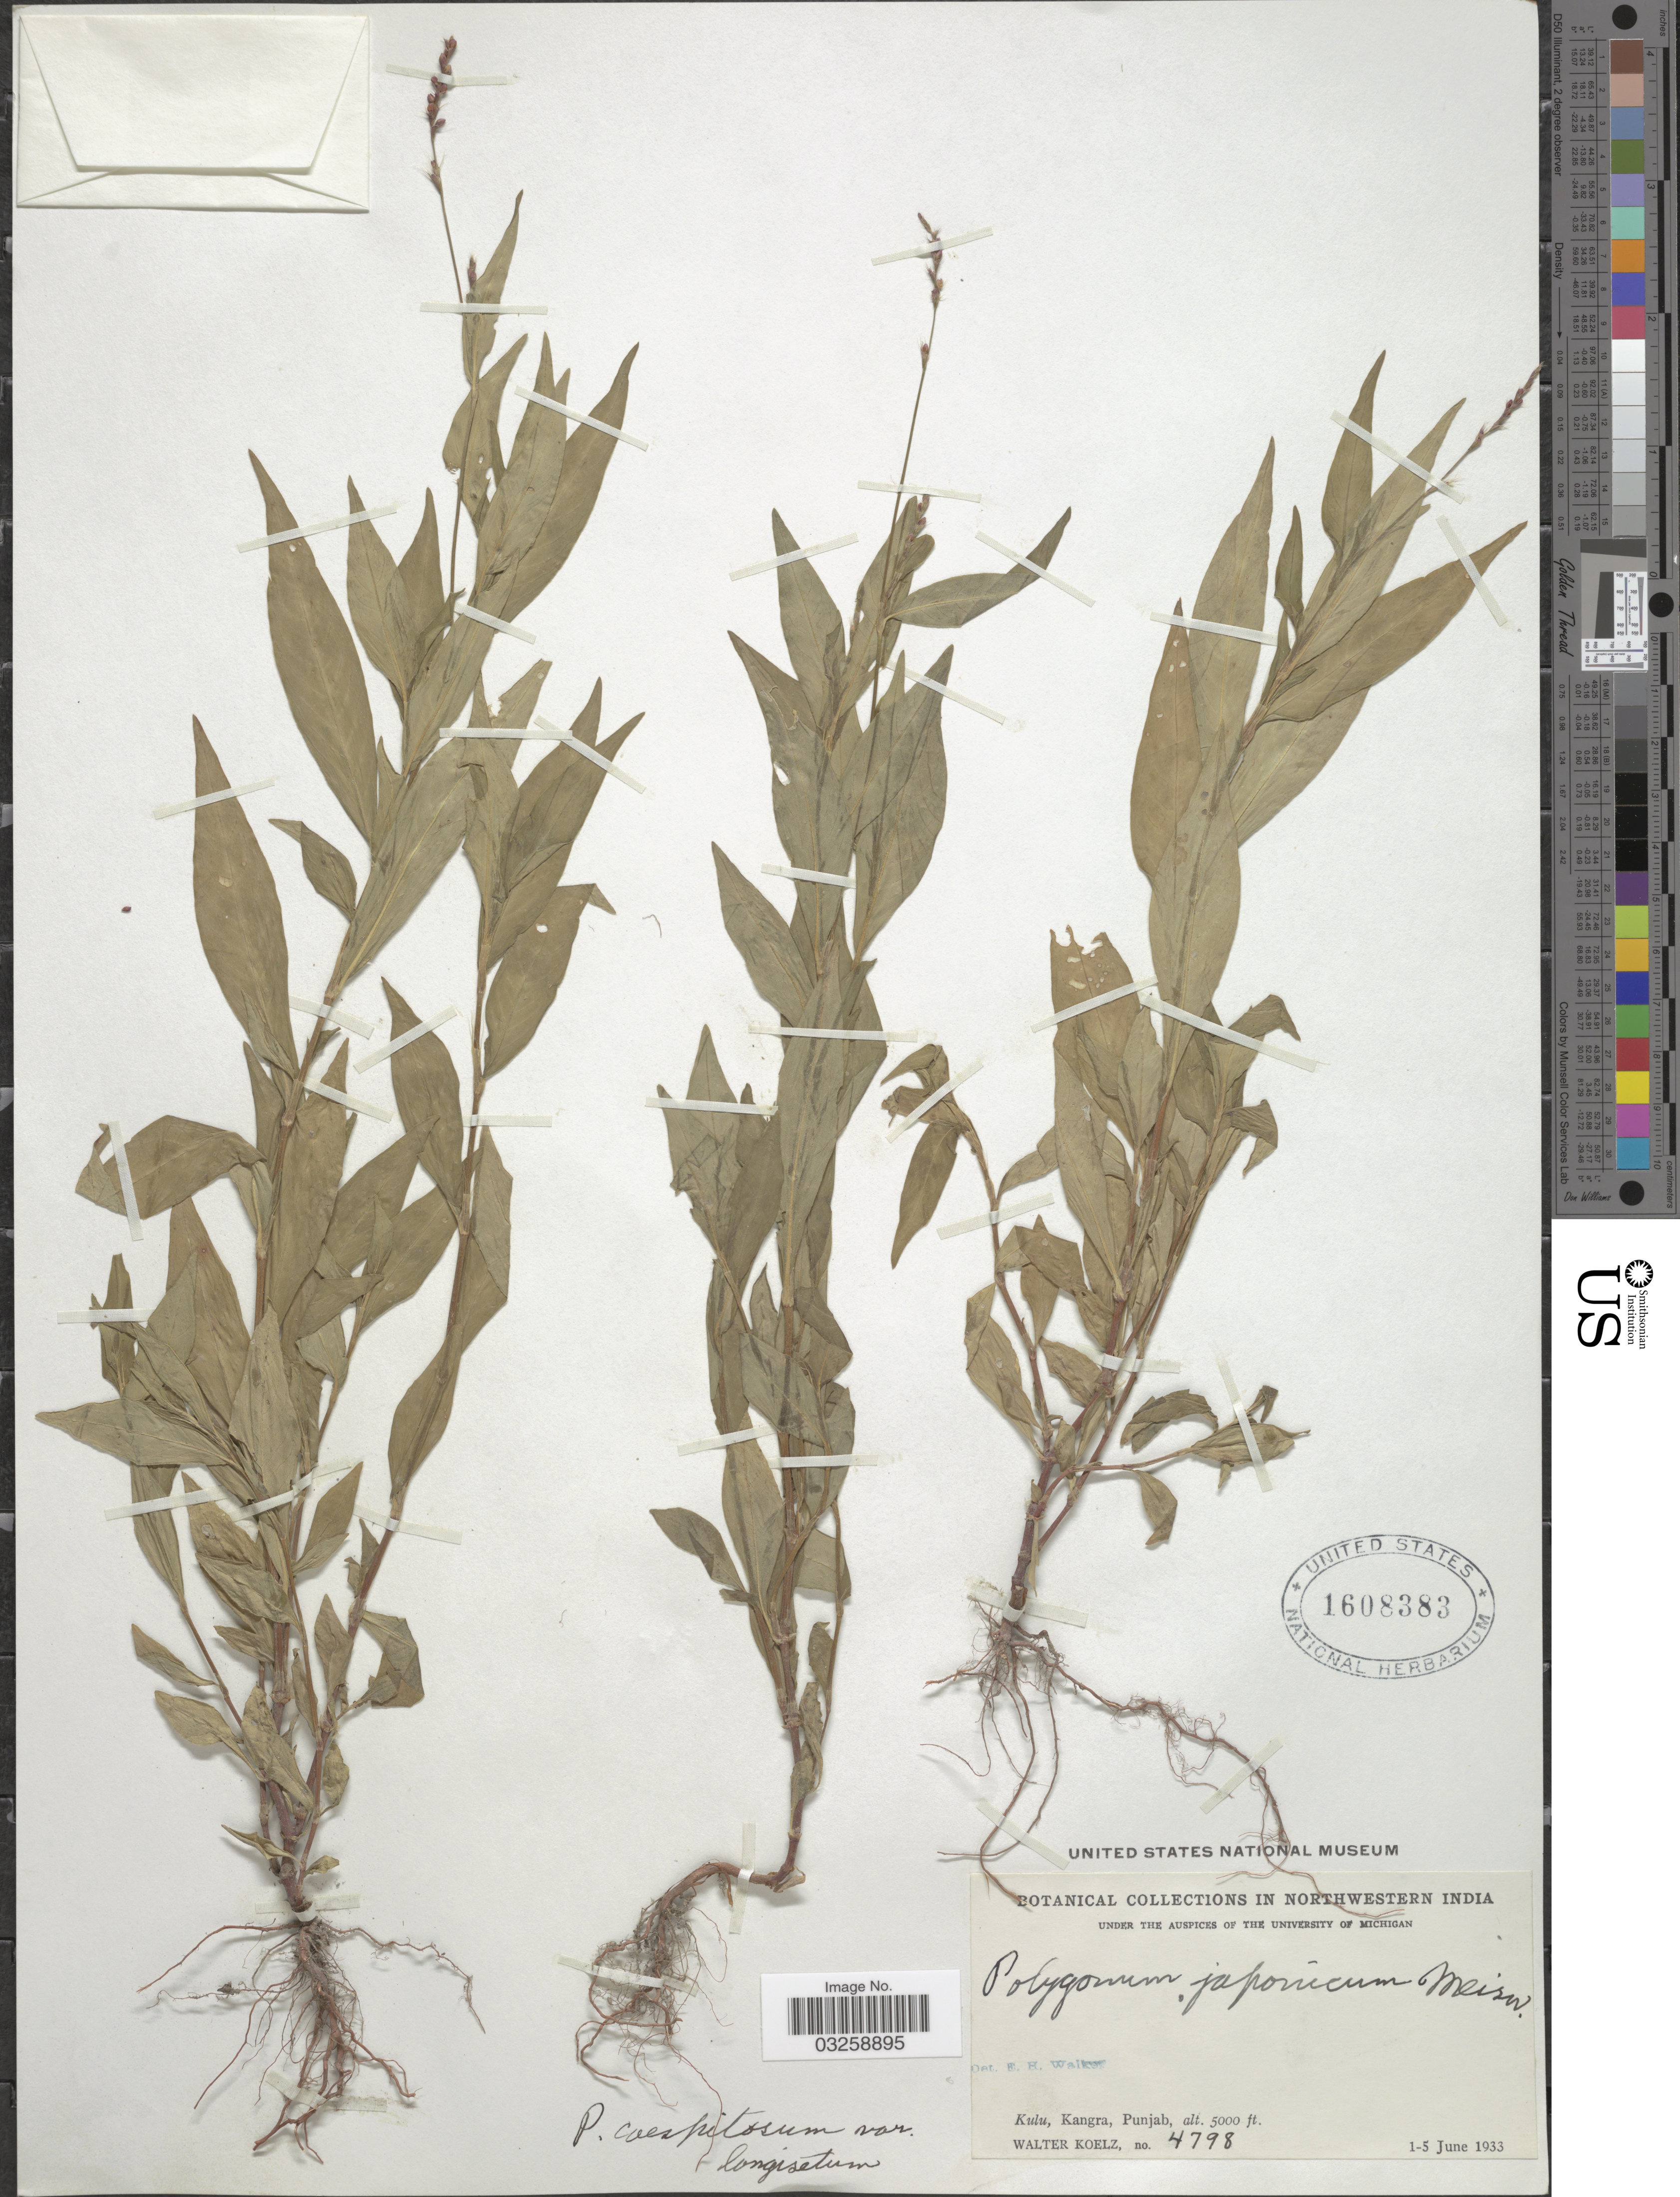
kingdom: Plantae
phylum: Tracheophyta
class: Magnoliopsida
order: Caryophyllales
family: Polygonaceae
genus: Polygonum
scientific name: Polygonum longisetum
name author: Bruijn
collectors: W. N. Koelz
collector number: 4798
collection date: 1933-06-01/1933-06-05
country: India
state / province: Punjab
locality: Northwestern India. Kulu, Kangra, Punjab.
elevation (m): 1524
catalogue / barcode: US 1608383